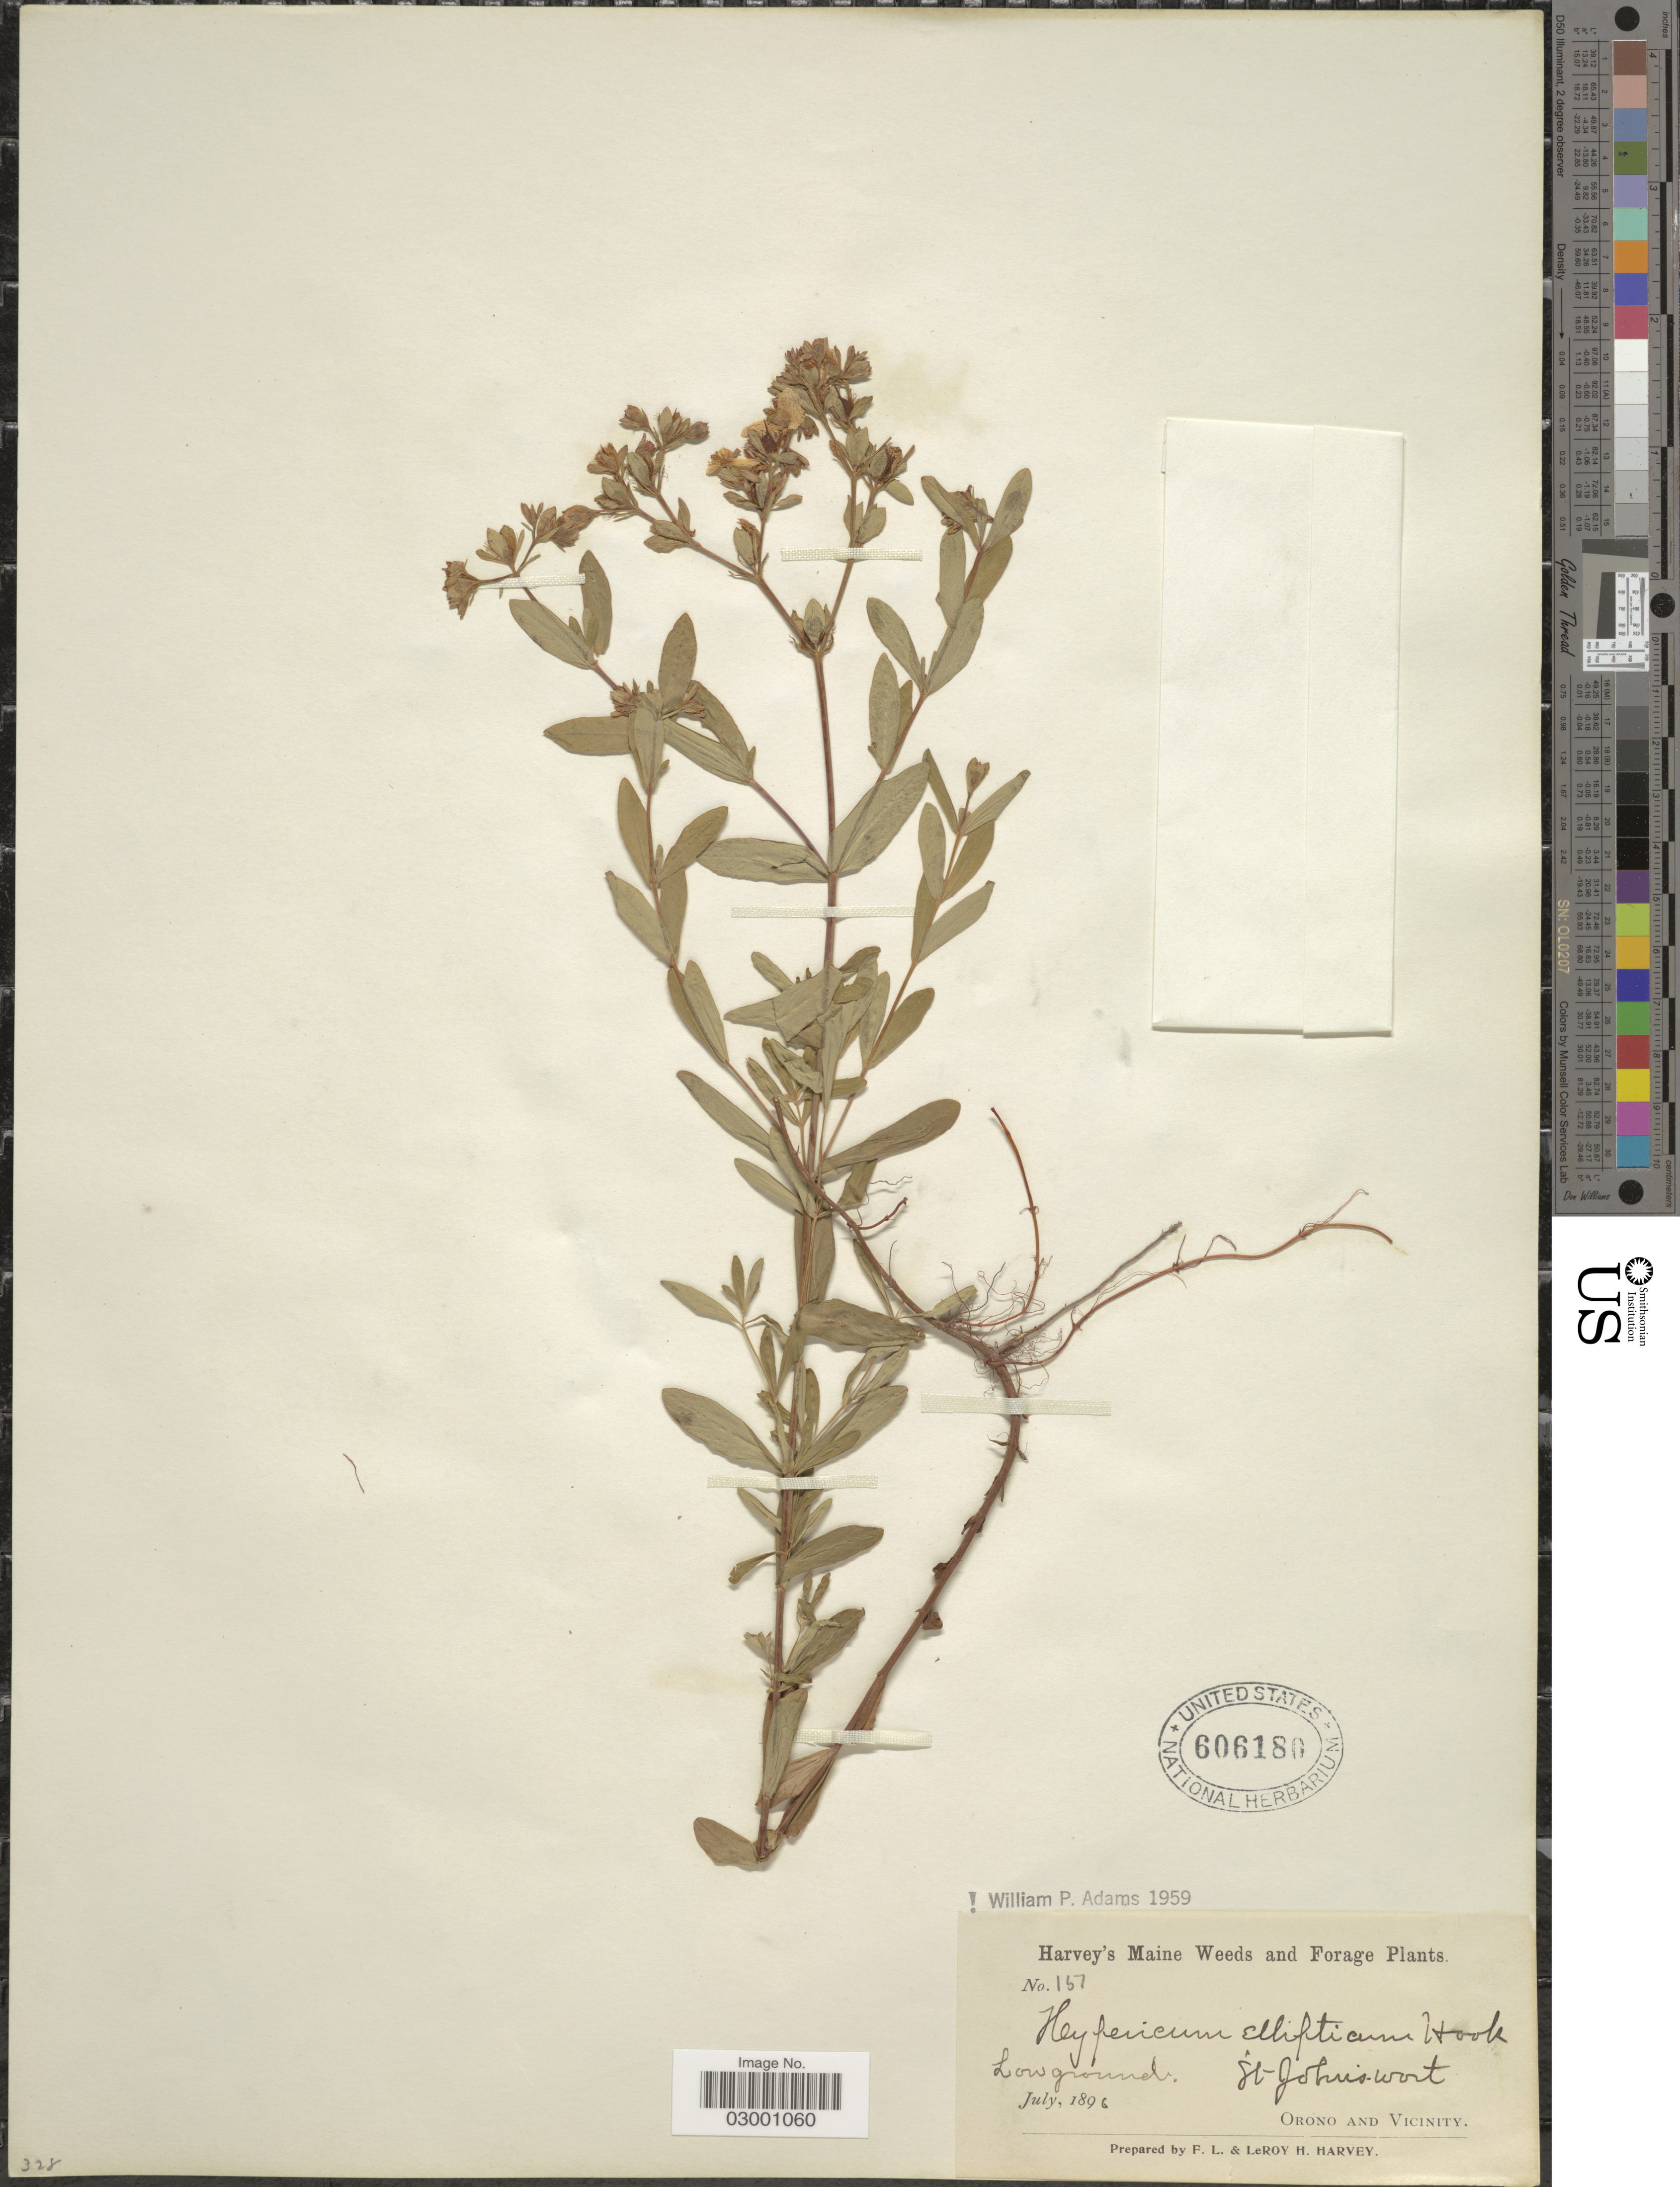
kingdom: Plantae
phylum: Tracheophyta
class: Magnoliopsida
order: Malpighiales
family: Hypericaceae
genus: Hypericum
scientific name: Hypericum ellipticum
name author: Hook.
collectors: F. L. Harvey & L. H. Harvey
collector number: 157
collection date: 1896-07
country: United States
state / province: Maine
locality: Orono and Vicinity.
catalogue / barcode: US 606180